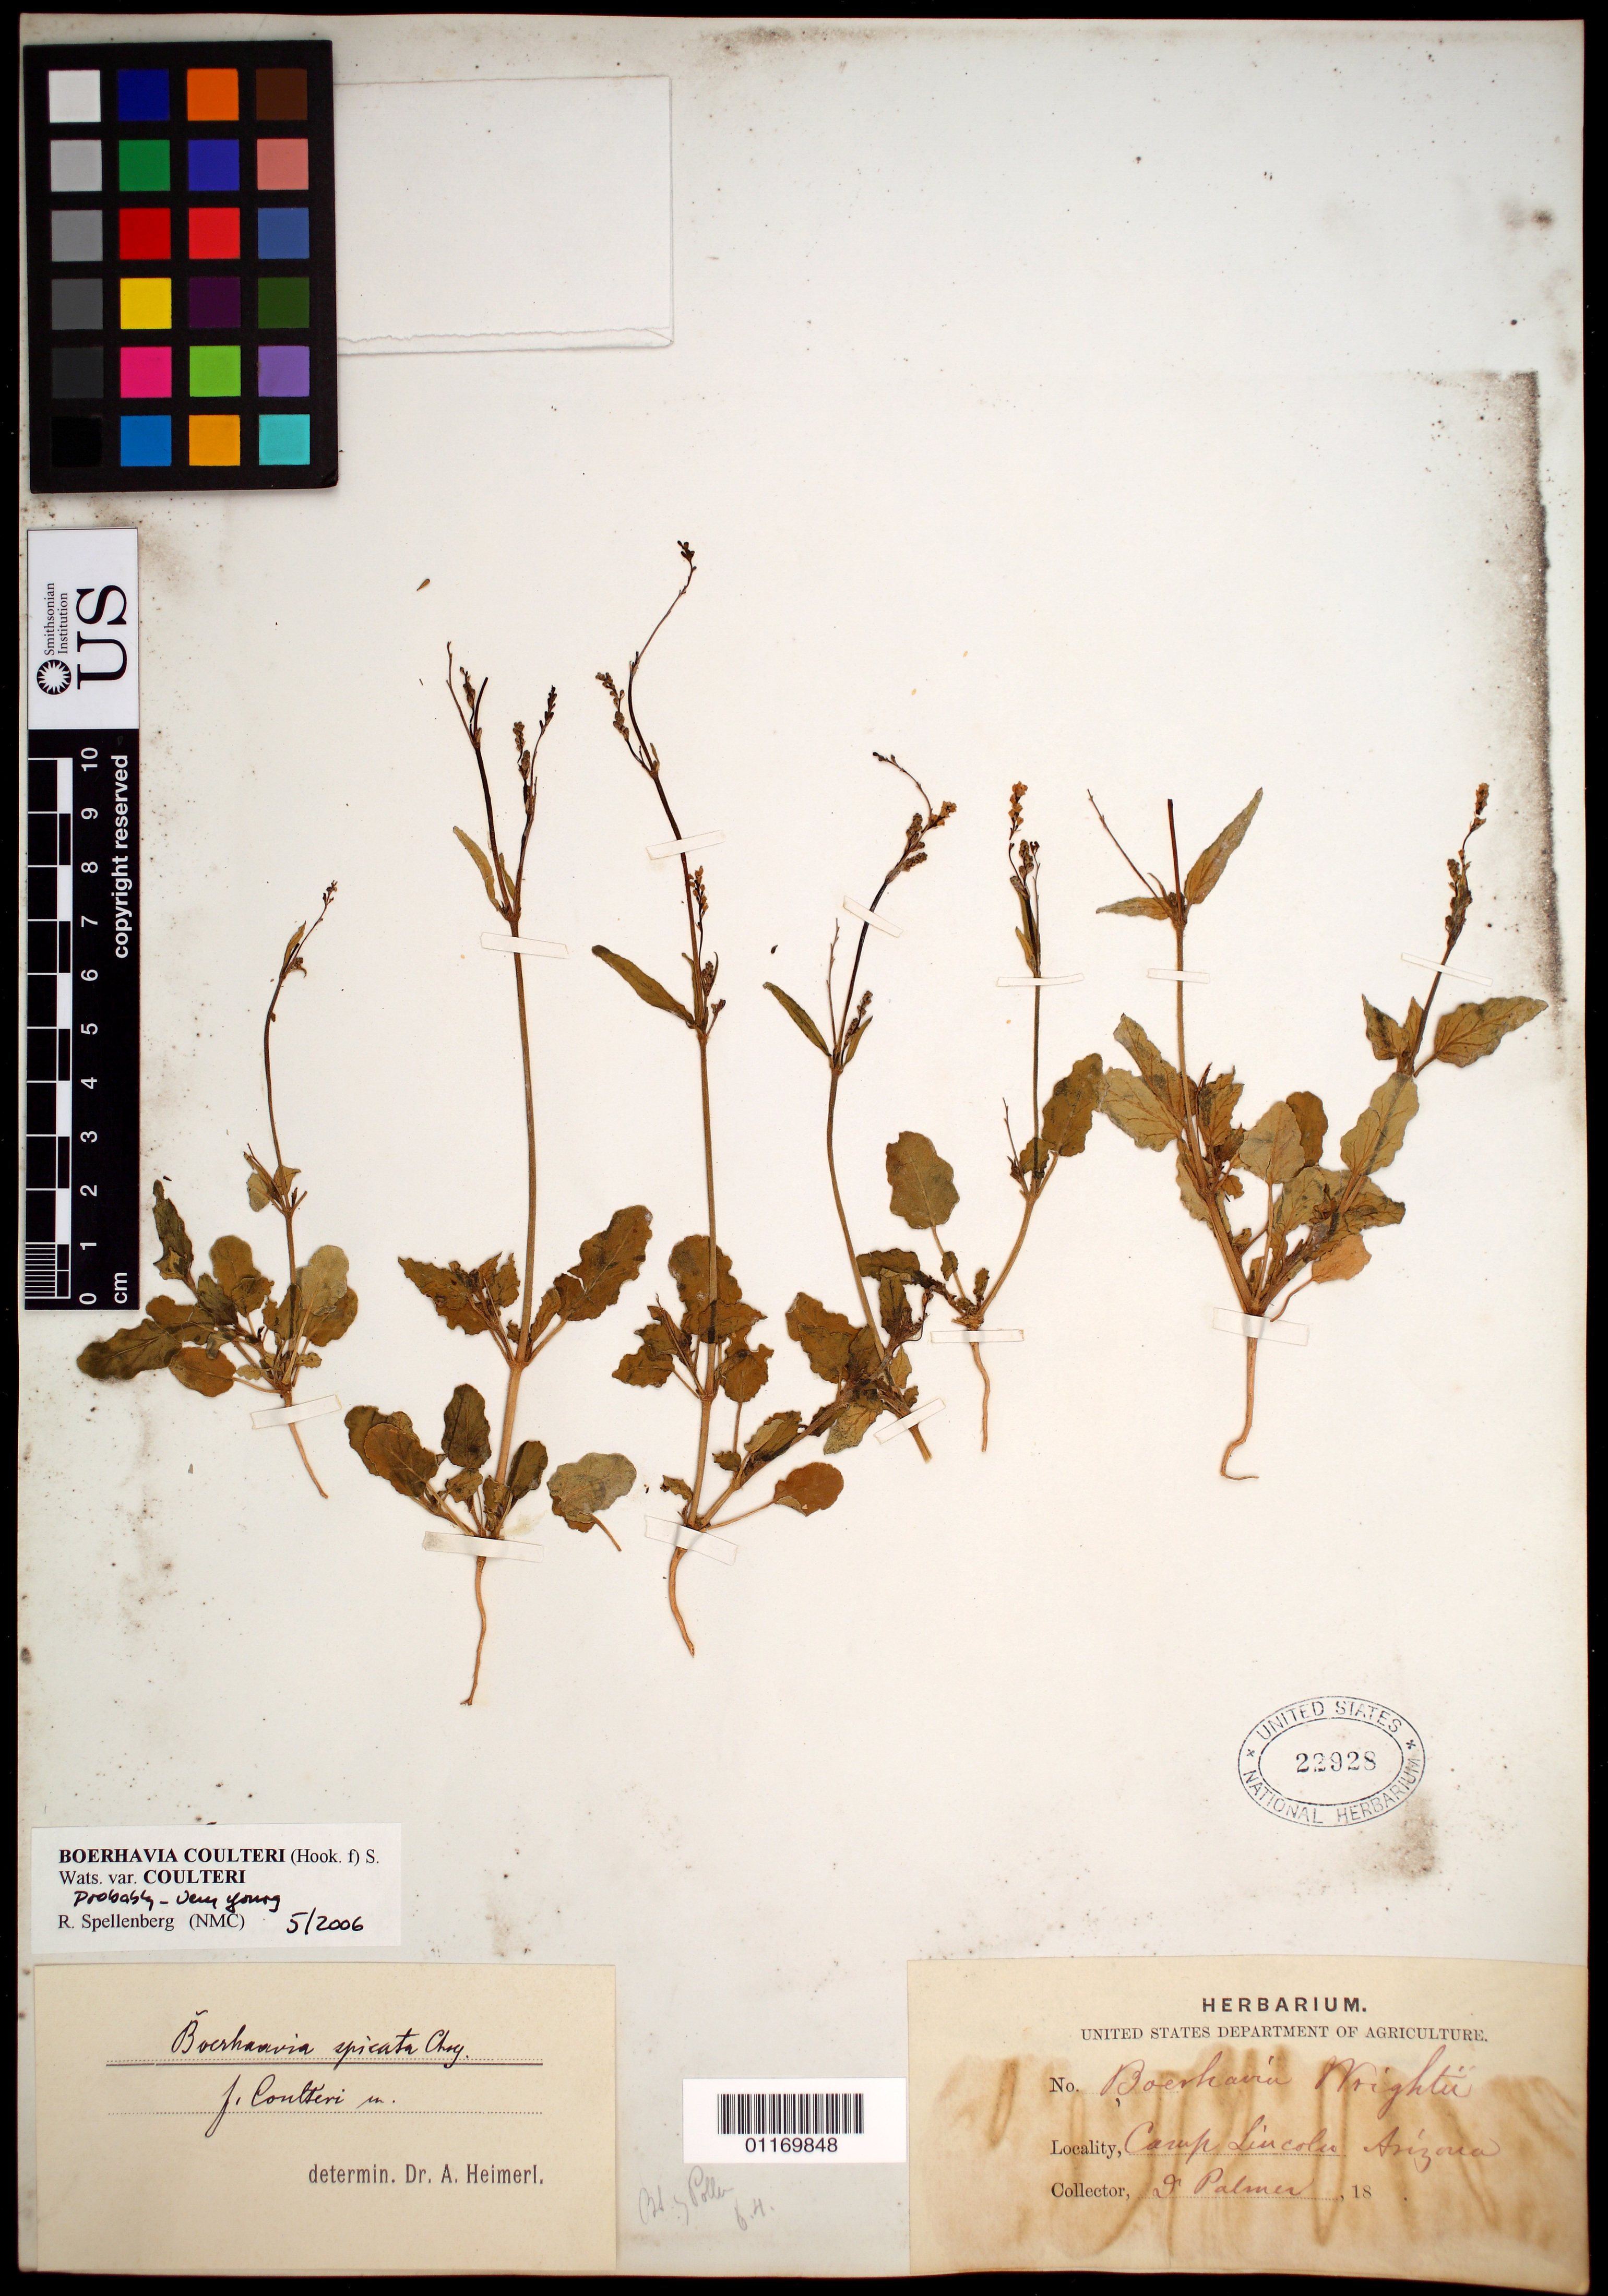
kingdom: Plantae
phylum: Tracheophyta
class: Magnoliopsida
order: Caryophyllales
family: Nyctaginaceae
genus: Boerhavia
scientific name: Boerhavia coulteri var. coulteri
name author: (Hook. f.) S. Watson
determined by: Spellenberg, R.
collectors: Palmer, --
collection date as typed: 18--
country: United States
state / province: Arizona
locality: Camp Lincoln.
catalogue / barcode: US 22928